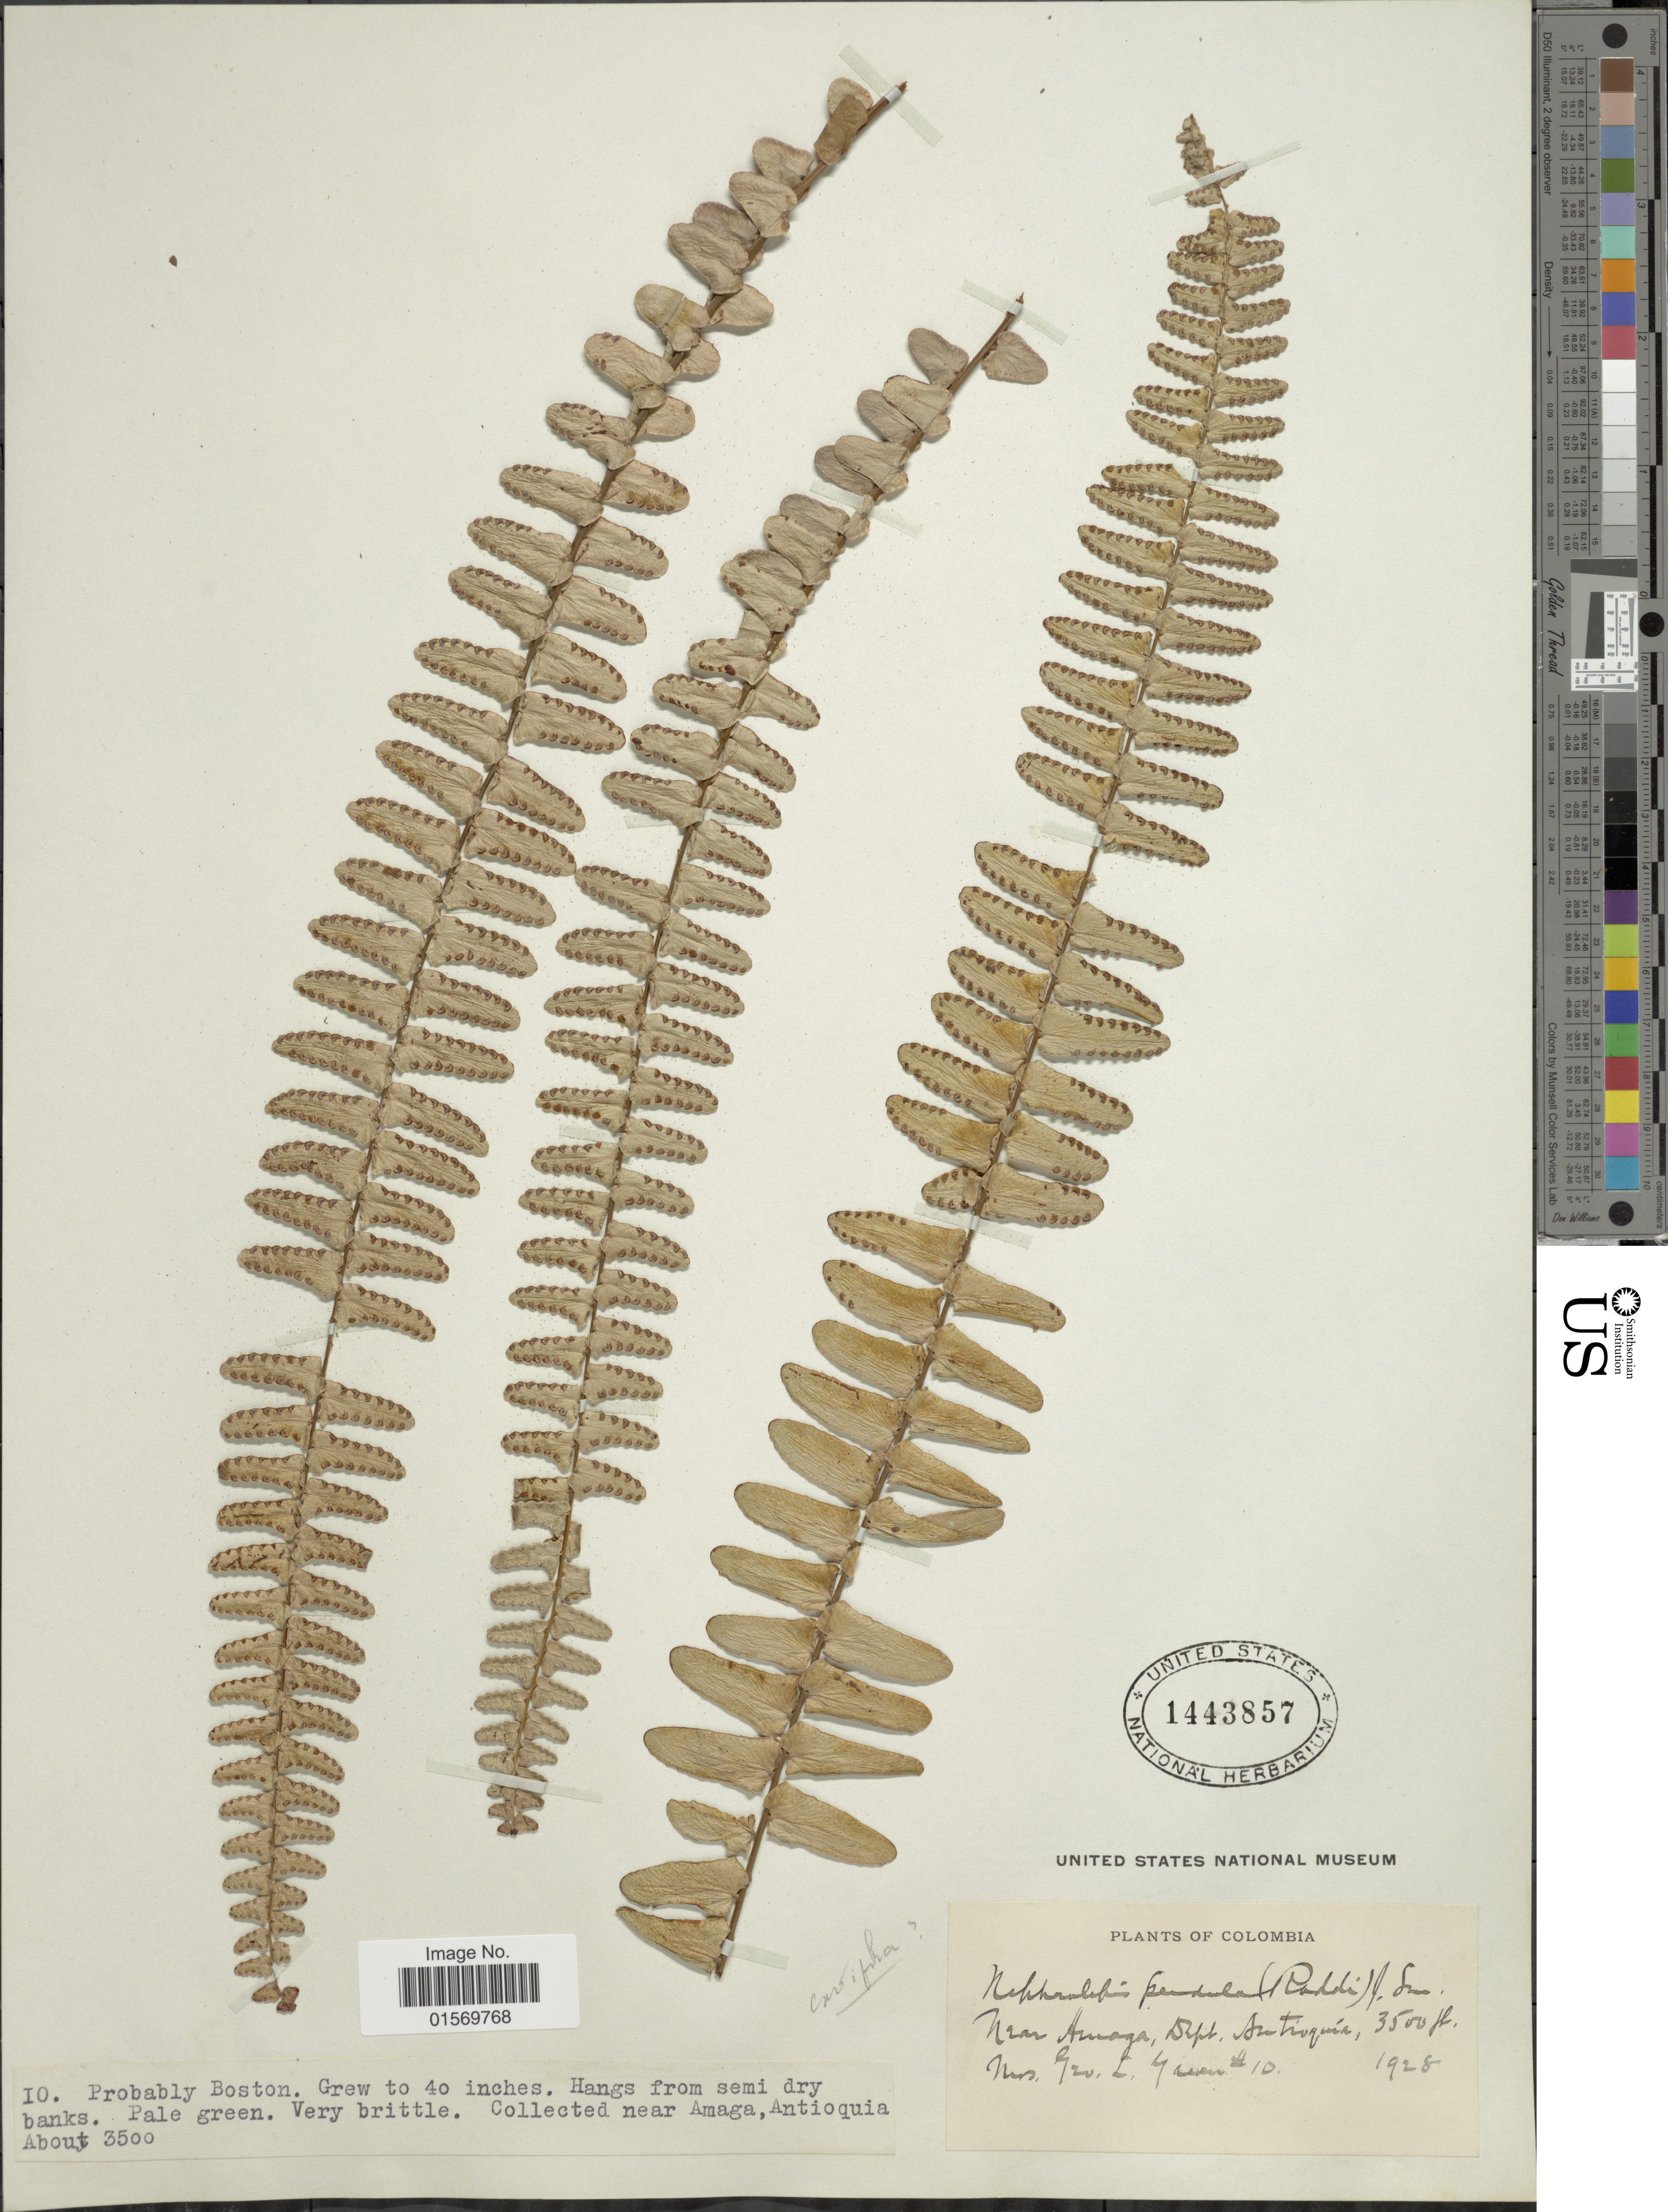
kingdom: Plantae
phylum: Tracheophyta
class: Polypodiopsida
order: Polypodiales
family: Nephrolepidaceae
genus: Nephrolepis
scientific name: Nephrolepis cordifolia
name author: (L.) C. Presl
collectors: G. Green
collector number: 10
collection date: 1928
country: Colombia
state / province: Antioquia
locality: Near Amaga.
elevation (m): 1067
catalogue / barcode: US 1443857